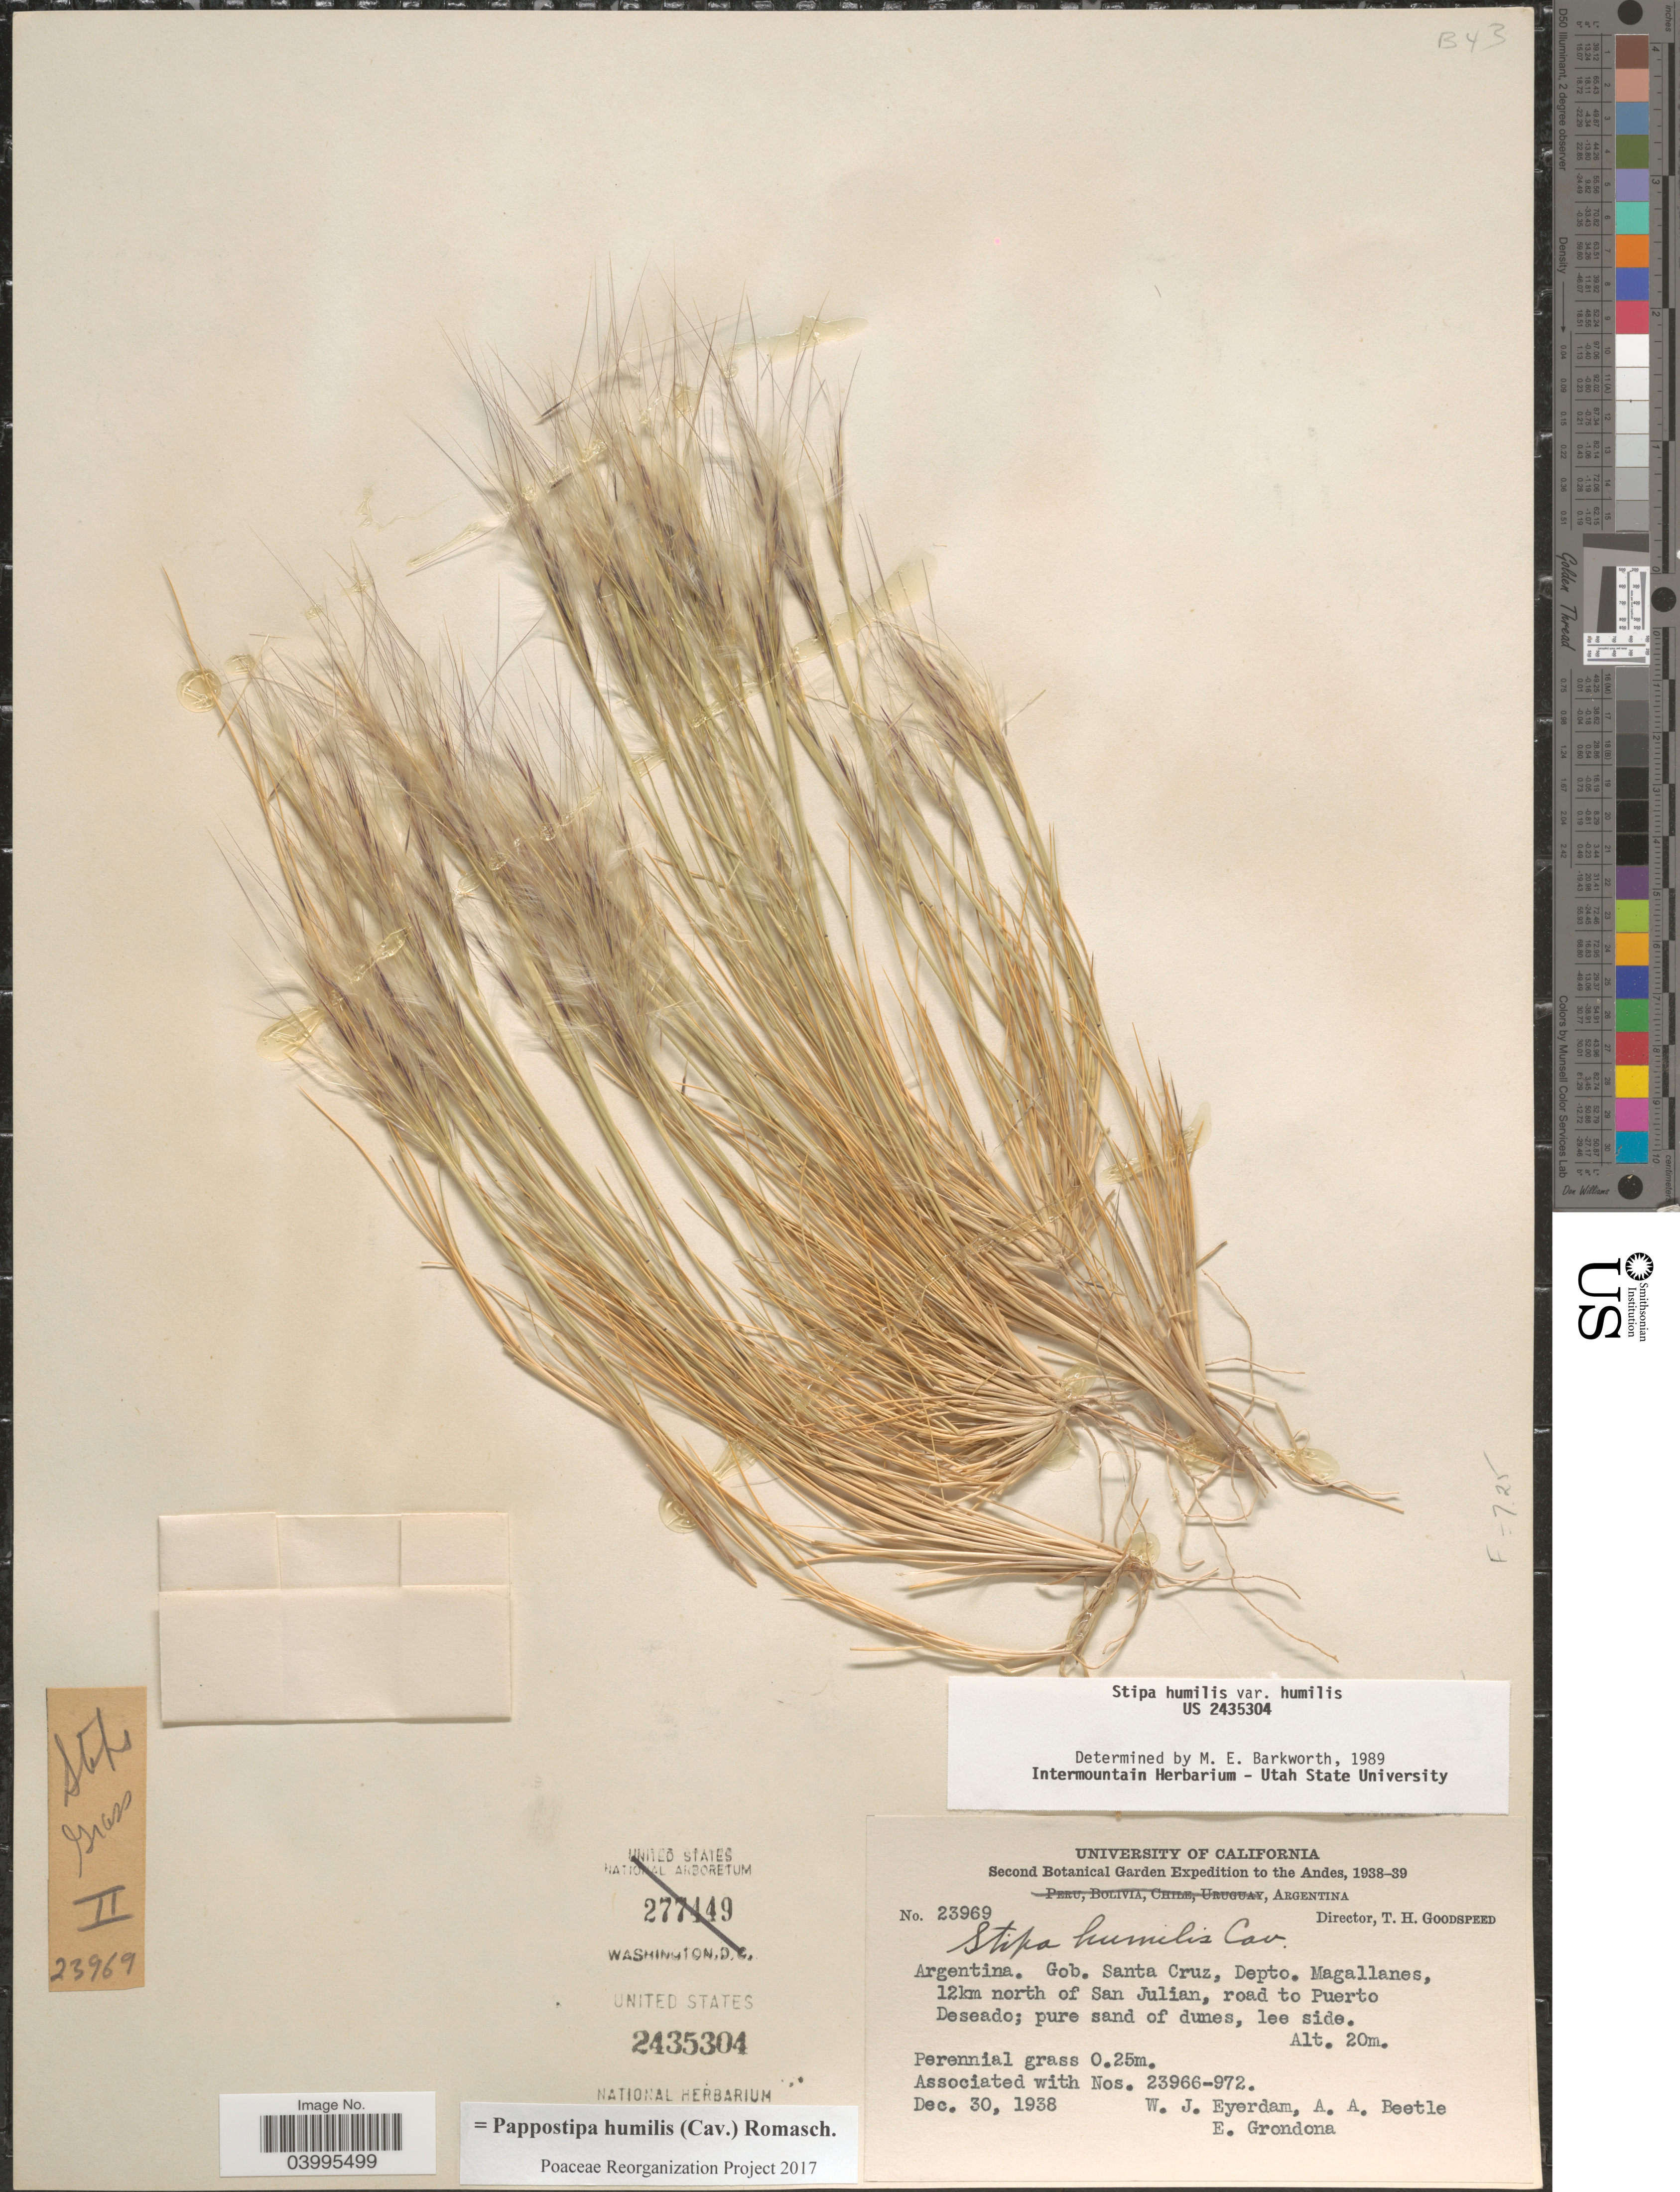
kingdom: Plantae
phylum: Tracheophyta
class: Liliopsida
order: Poales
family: Poaceae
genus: Pappostipa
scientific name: Pappostipa humilis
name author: (Cav.) Romasch.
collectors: W. J. Eyerdam, A. A. Beetle & E. Grondona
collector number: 23969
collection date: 1938-12-30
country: Argentina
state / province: Santa Cruz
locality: Andes. Gob. Santa Cruz, Depto. Magallanes, 12km north of San Julian, road to Puerto Deseado.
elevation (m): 20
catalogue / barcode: US 2435304